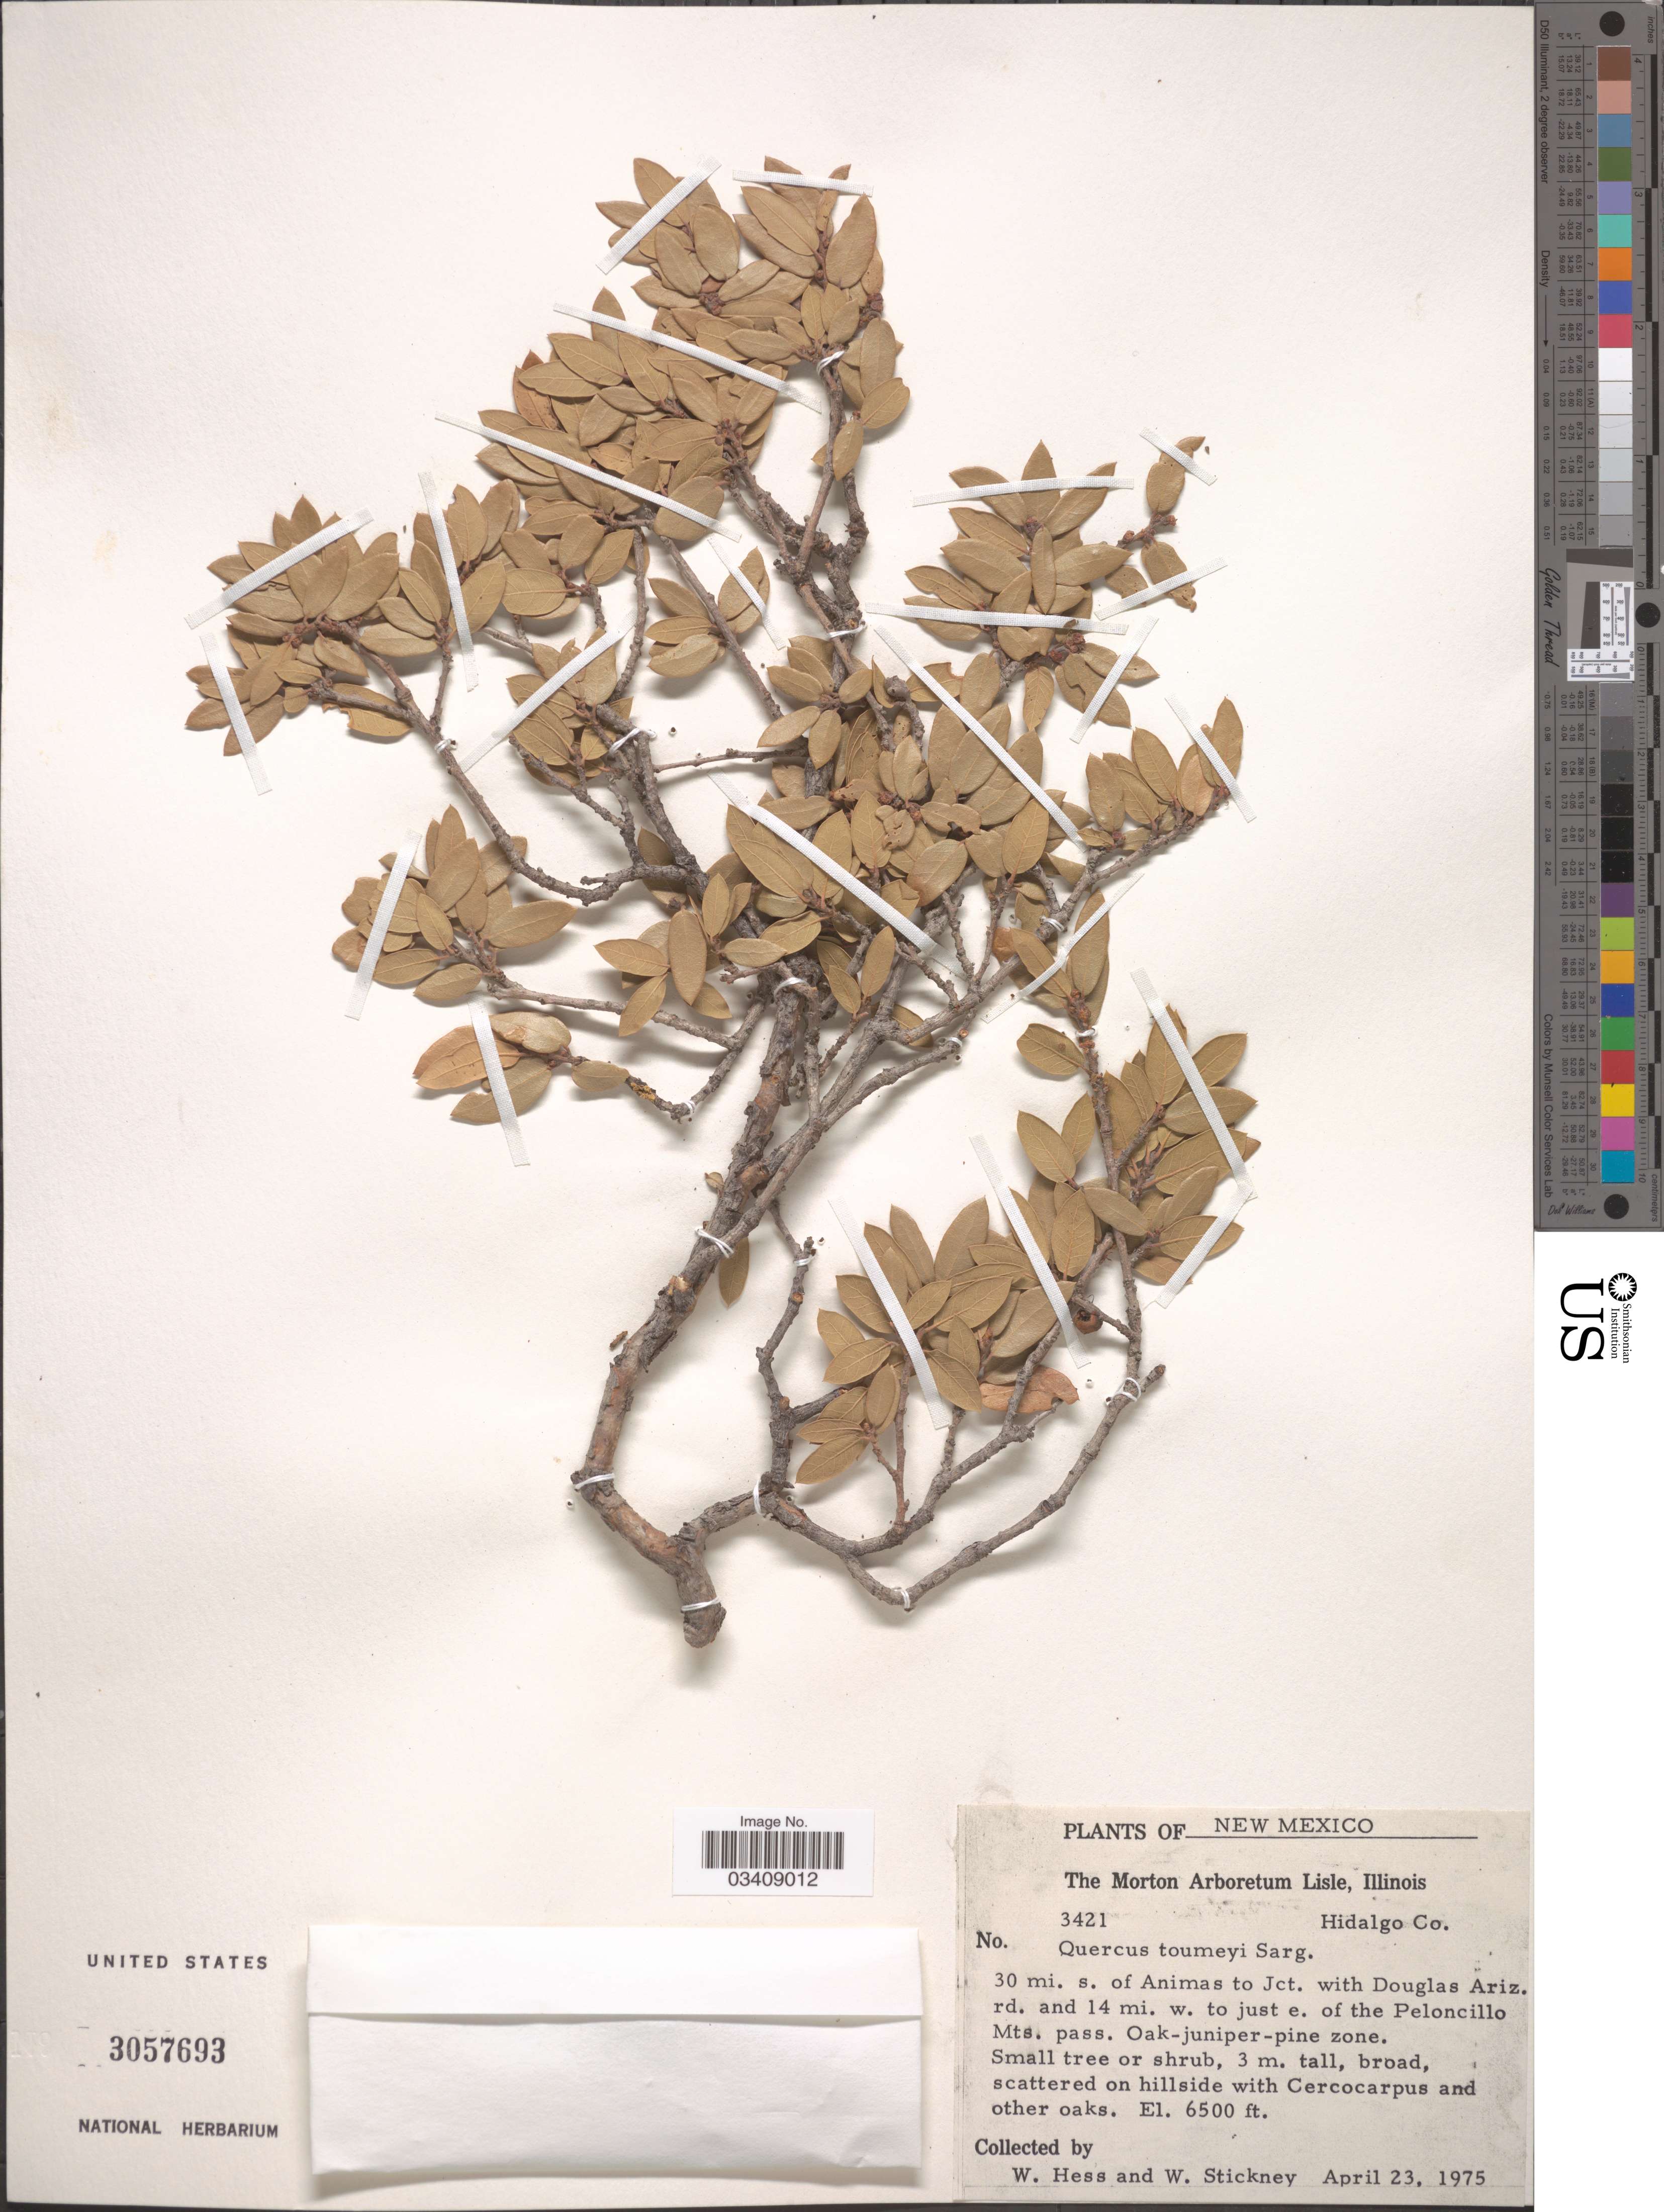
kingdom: Plantae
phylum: Tracheophyta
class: Magnoliopsida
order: Fagales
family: Fagaceae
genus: Quercus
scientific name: Quercus toumeyi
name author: Sarg.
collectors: W. Hess & W. Stickney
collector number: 3421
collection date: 1975-04-23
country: United States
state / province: New Mexico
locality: Hidalgo Co. 30 mi. s. of Animas to Jct. with Douglas Ariz. rd. and 14 mi. w. to just e. of the Peloncillo Mts. pass. Oak-juniper-pine zone.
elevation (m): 1981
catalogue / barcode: US 3057693